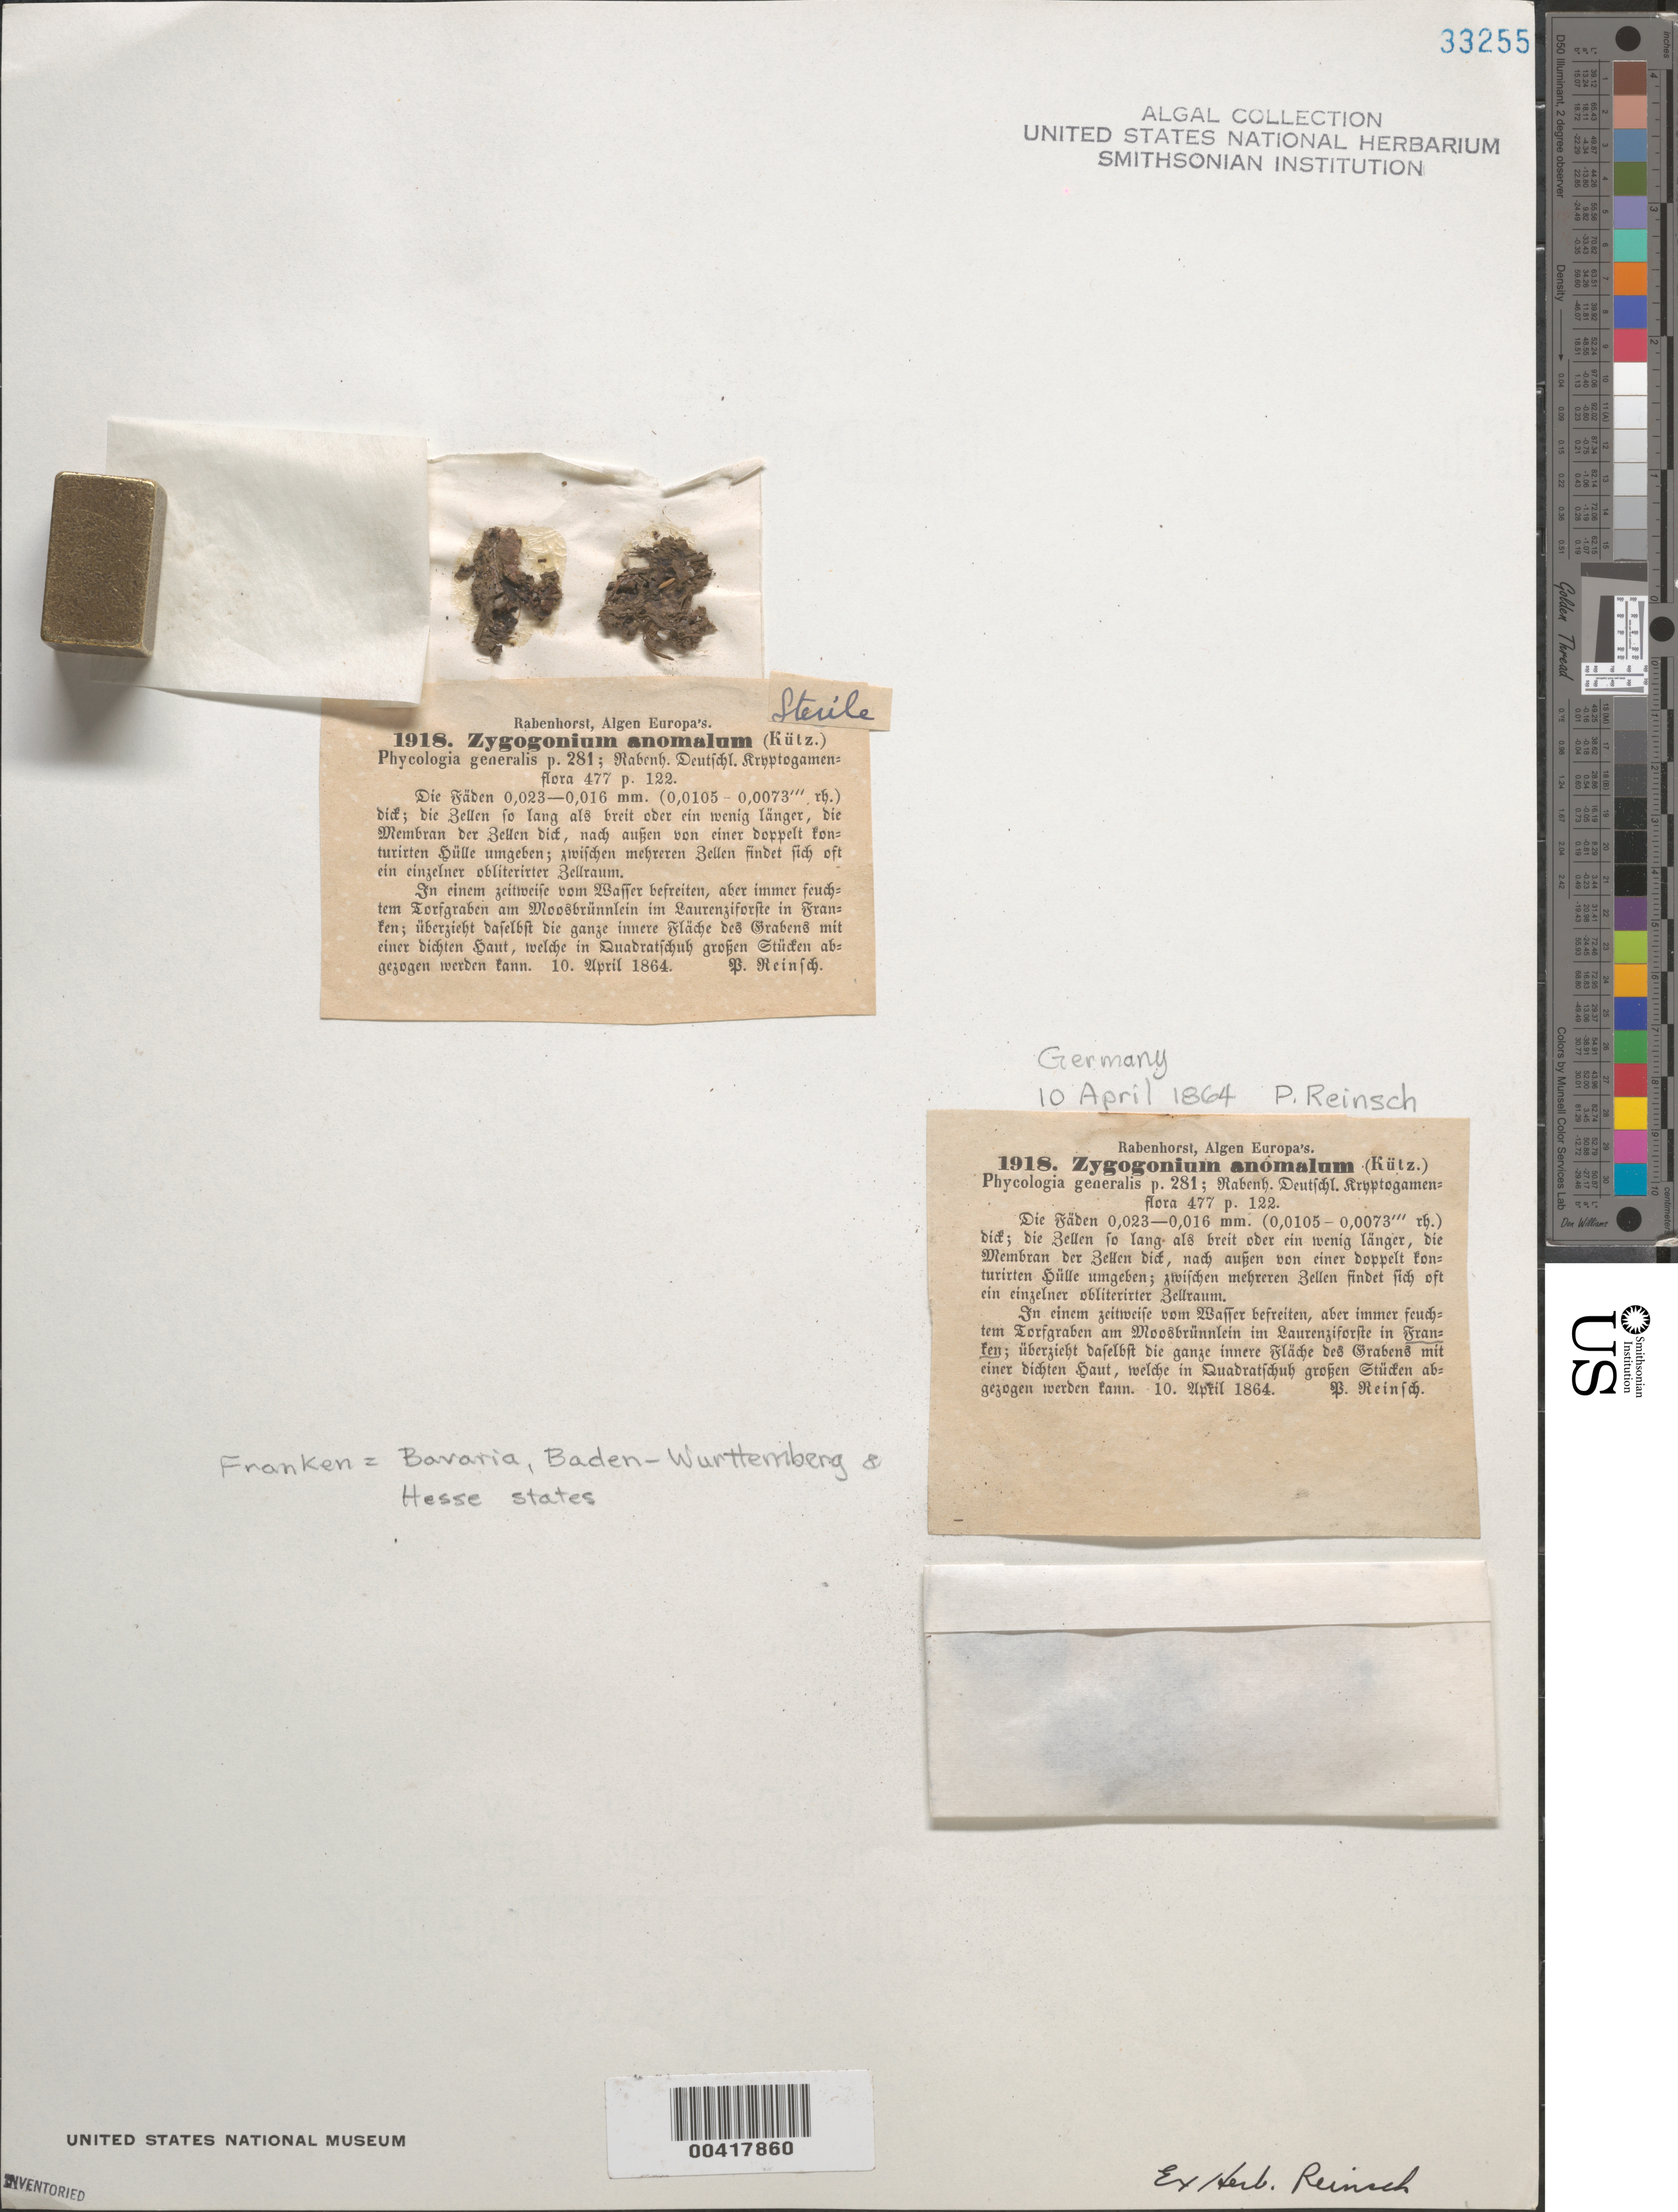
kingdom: Plantae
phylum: Charophyta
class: Zygnematophyceae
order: Zygnematales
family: Zygnemataceae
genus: Zygogonium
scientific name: Zygogonium anomalum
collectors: P. F. Reinsch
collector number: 1918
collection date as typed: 10 Apr 1864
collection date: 1864-04-10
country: Germany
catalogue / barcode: US 33255